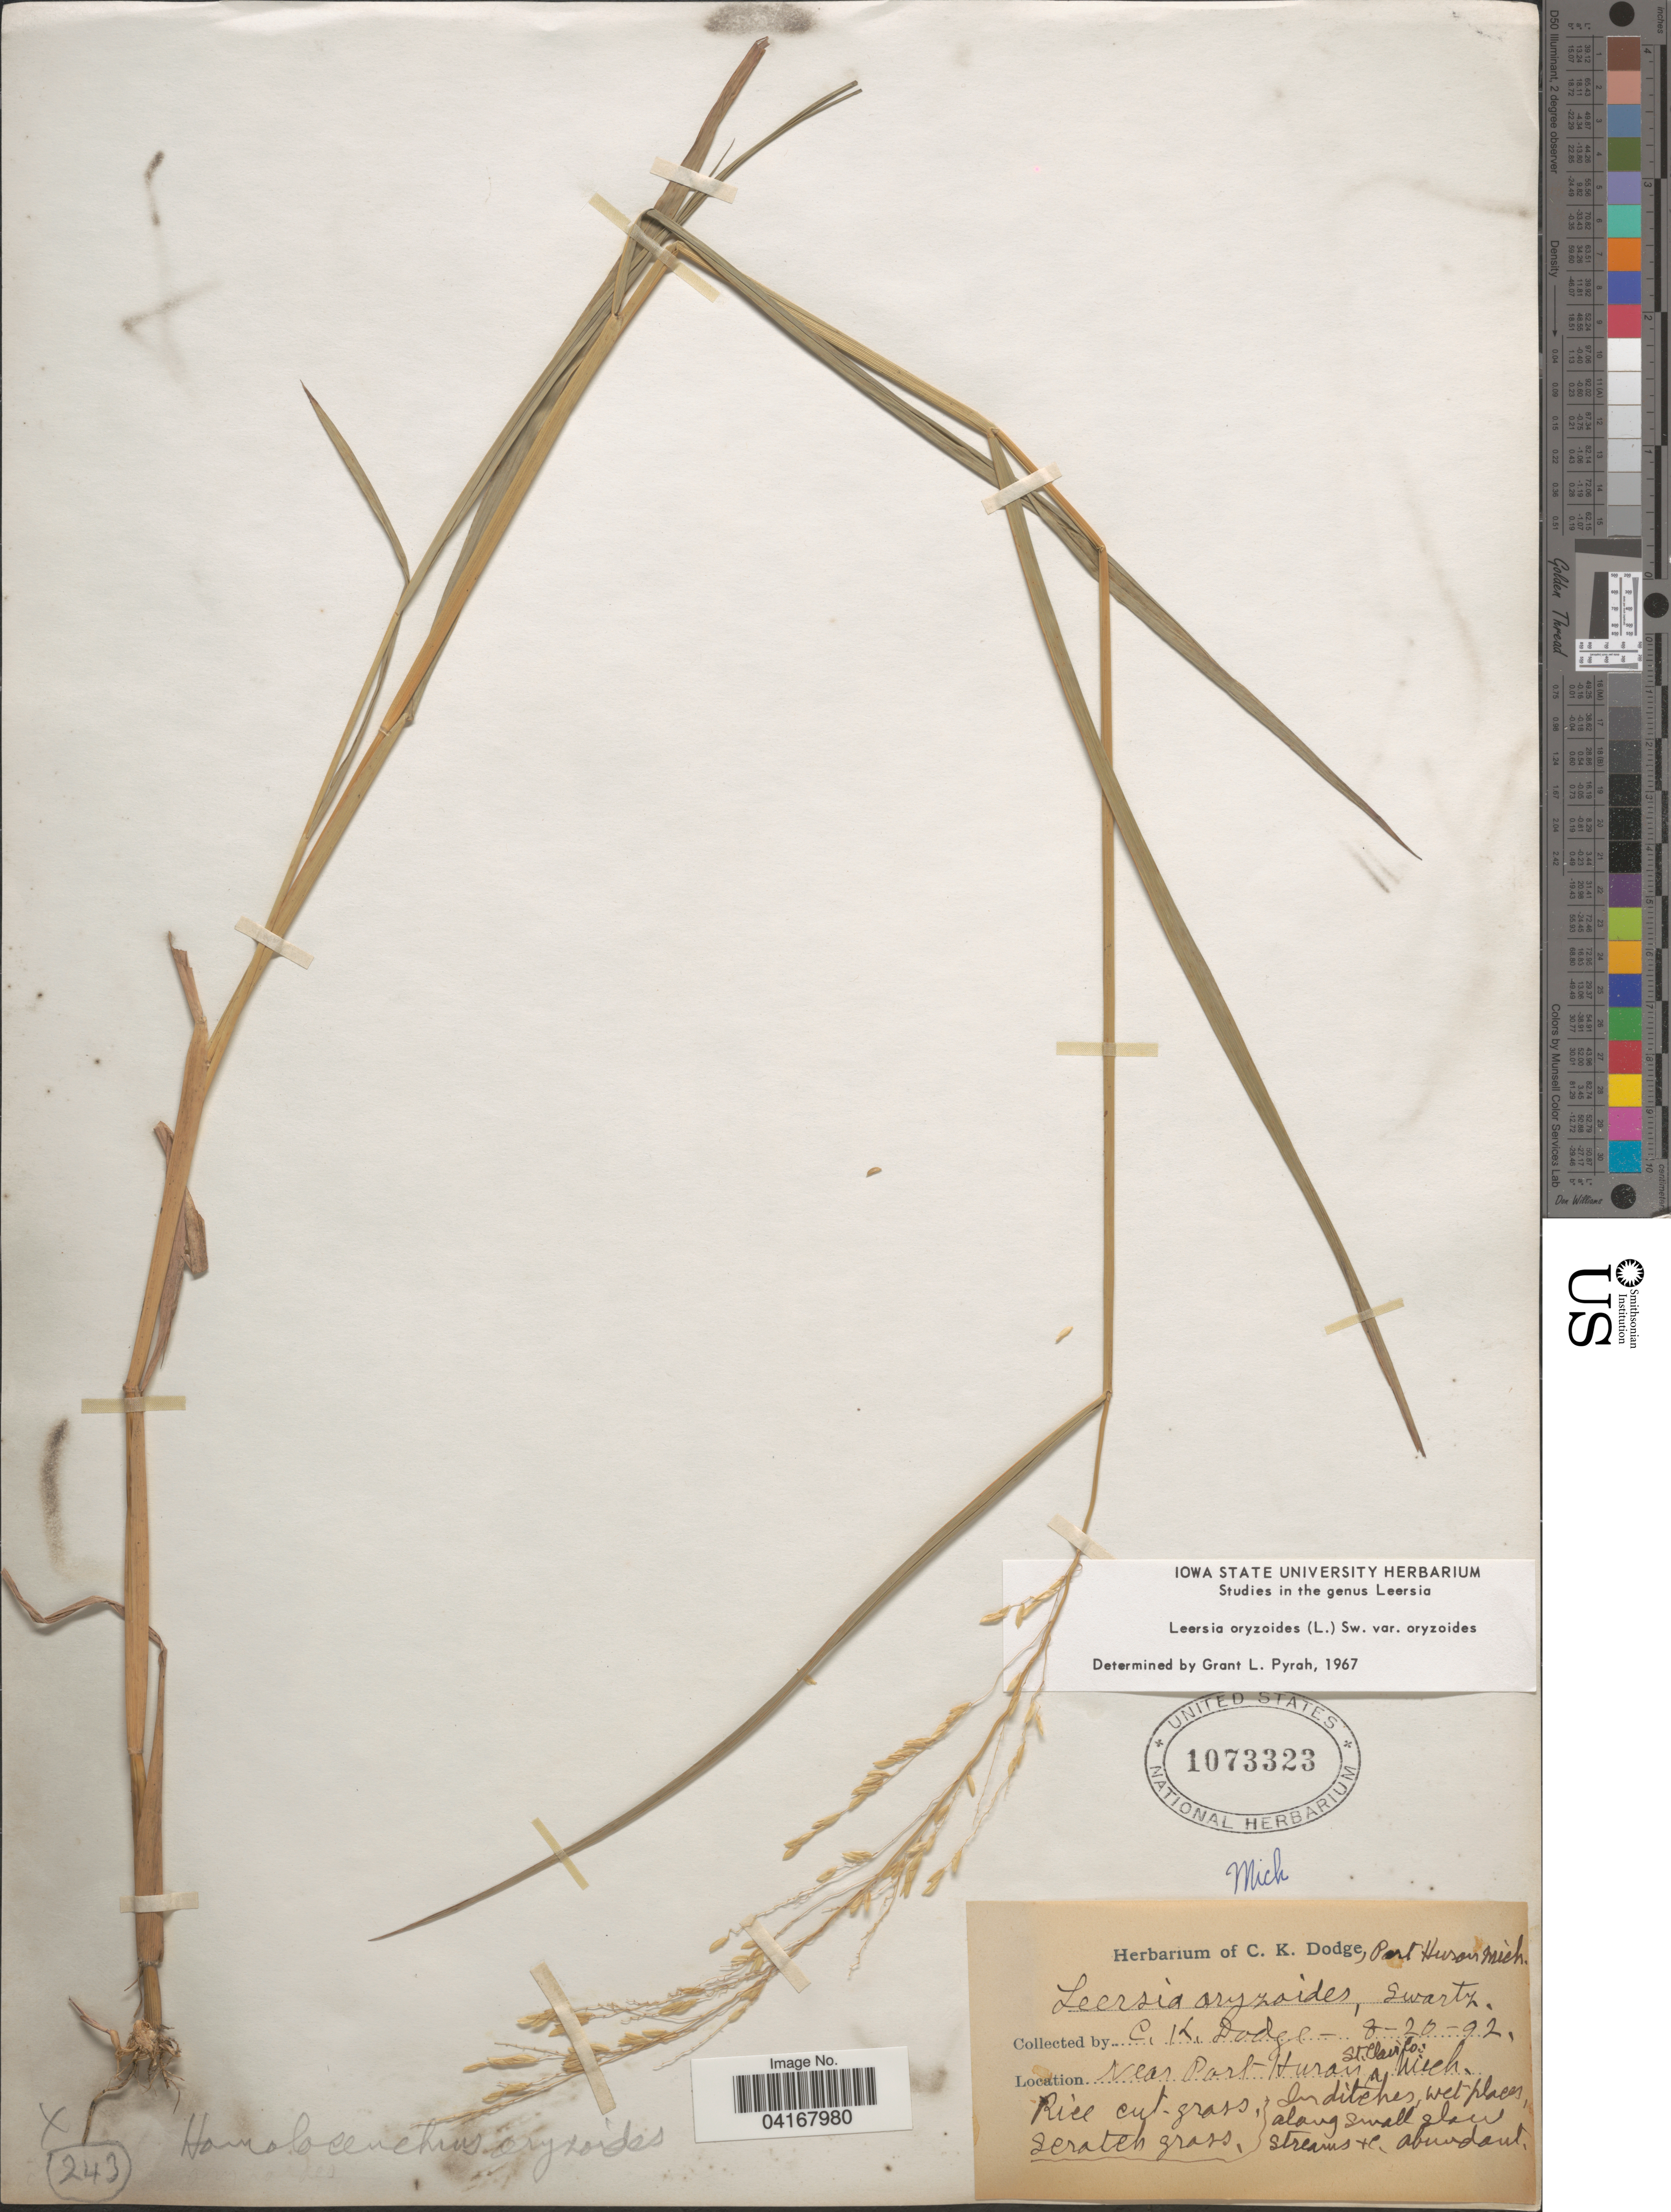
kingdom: Plantae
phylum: Tracheophyta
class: Liliopsida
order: Poales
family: Poaceae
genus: Leersia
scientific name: Leersia oryzoides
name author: (L.) Sw.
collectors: C. Dodge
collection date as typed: Transcribed d/m/y: 20/8/92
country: United States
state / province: Michigan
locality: Port Huron. Near Port Huron, St. Clair Co.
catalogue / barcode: US 1073323